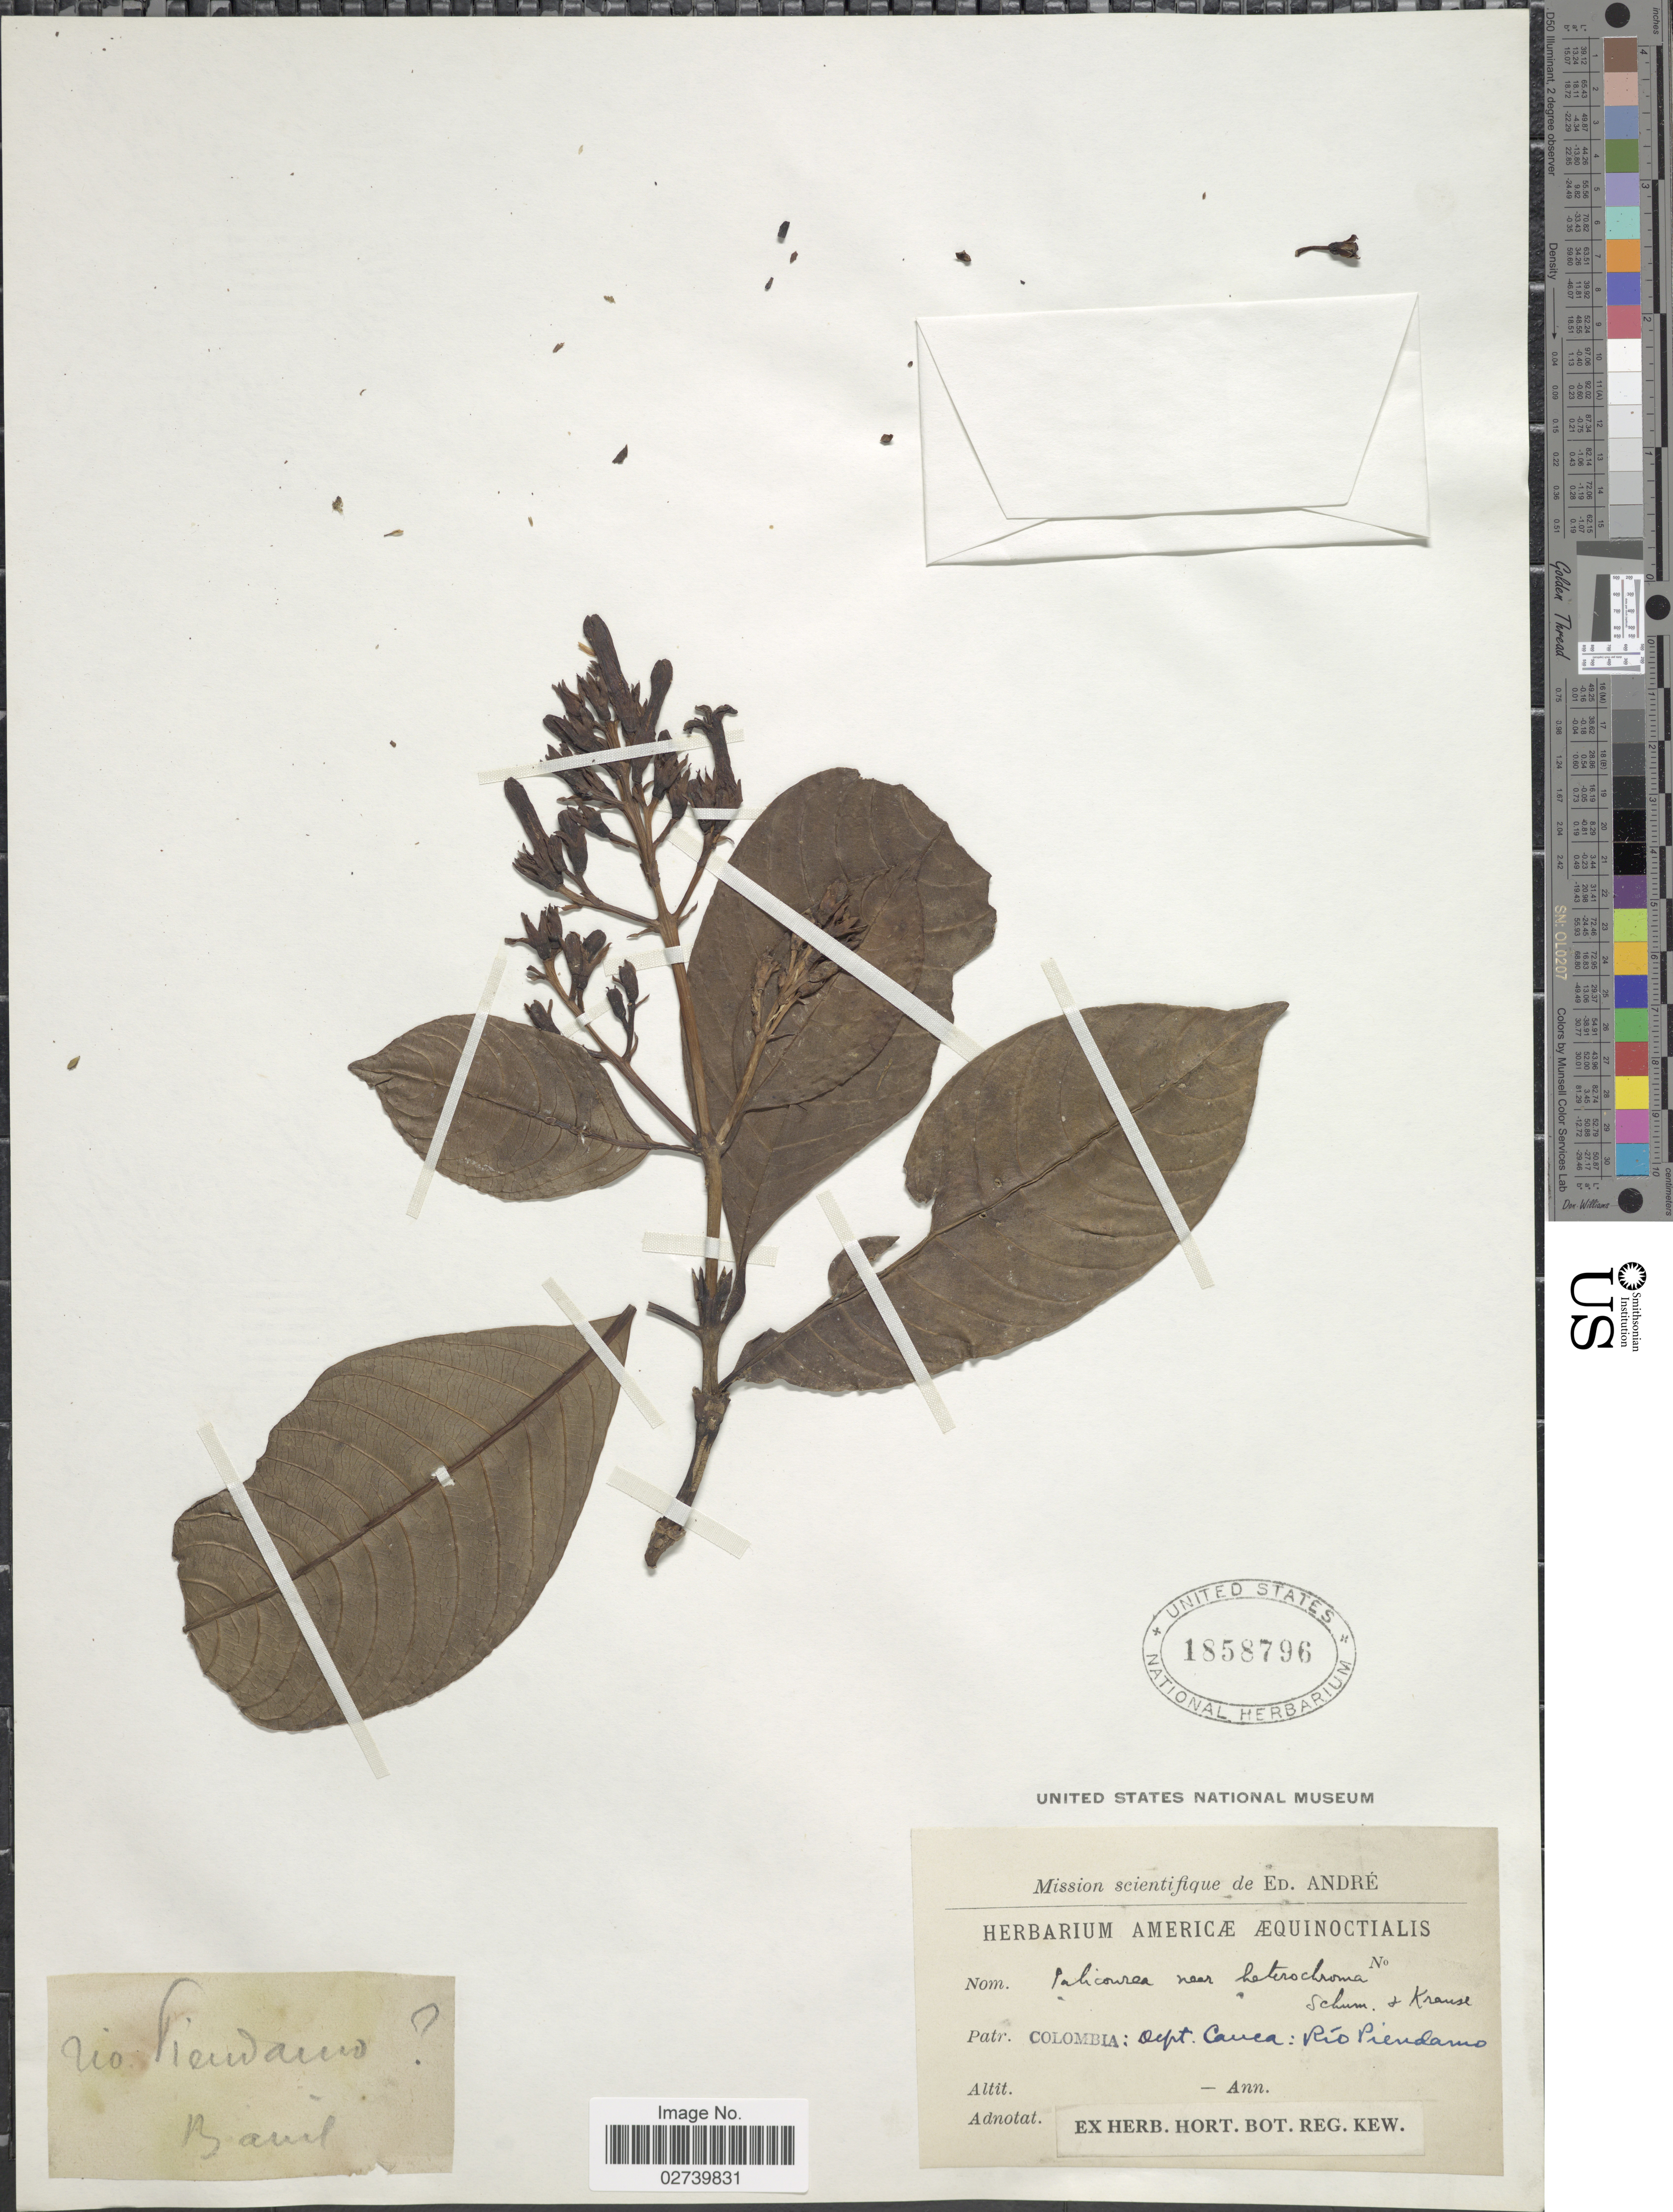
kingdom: Plantae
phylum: Tracheophyta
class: Magnoliopsida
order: Gentianales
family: Rubiaceae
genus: Palicourea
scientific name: Palicourea heterochroma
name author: K. Schum. & K. Krause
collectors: É. F. André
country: Colombia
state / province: Cauca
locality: Río Piendam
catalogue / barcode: US 1858796